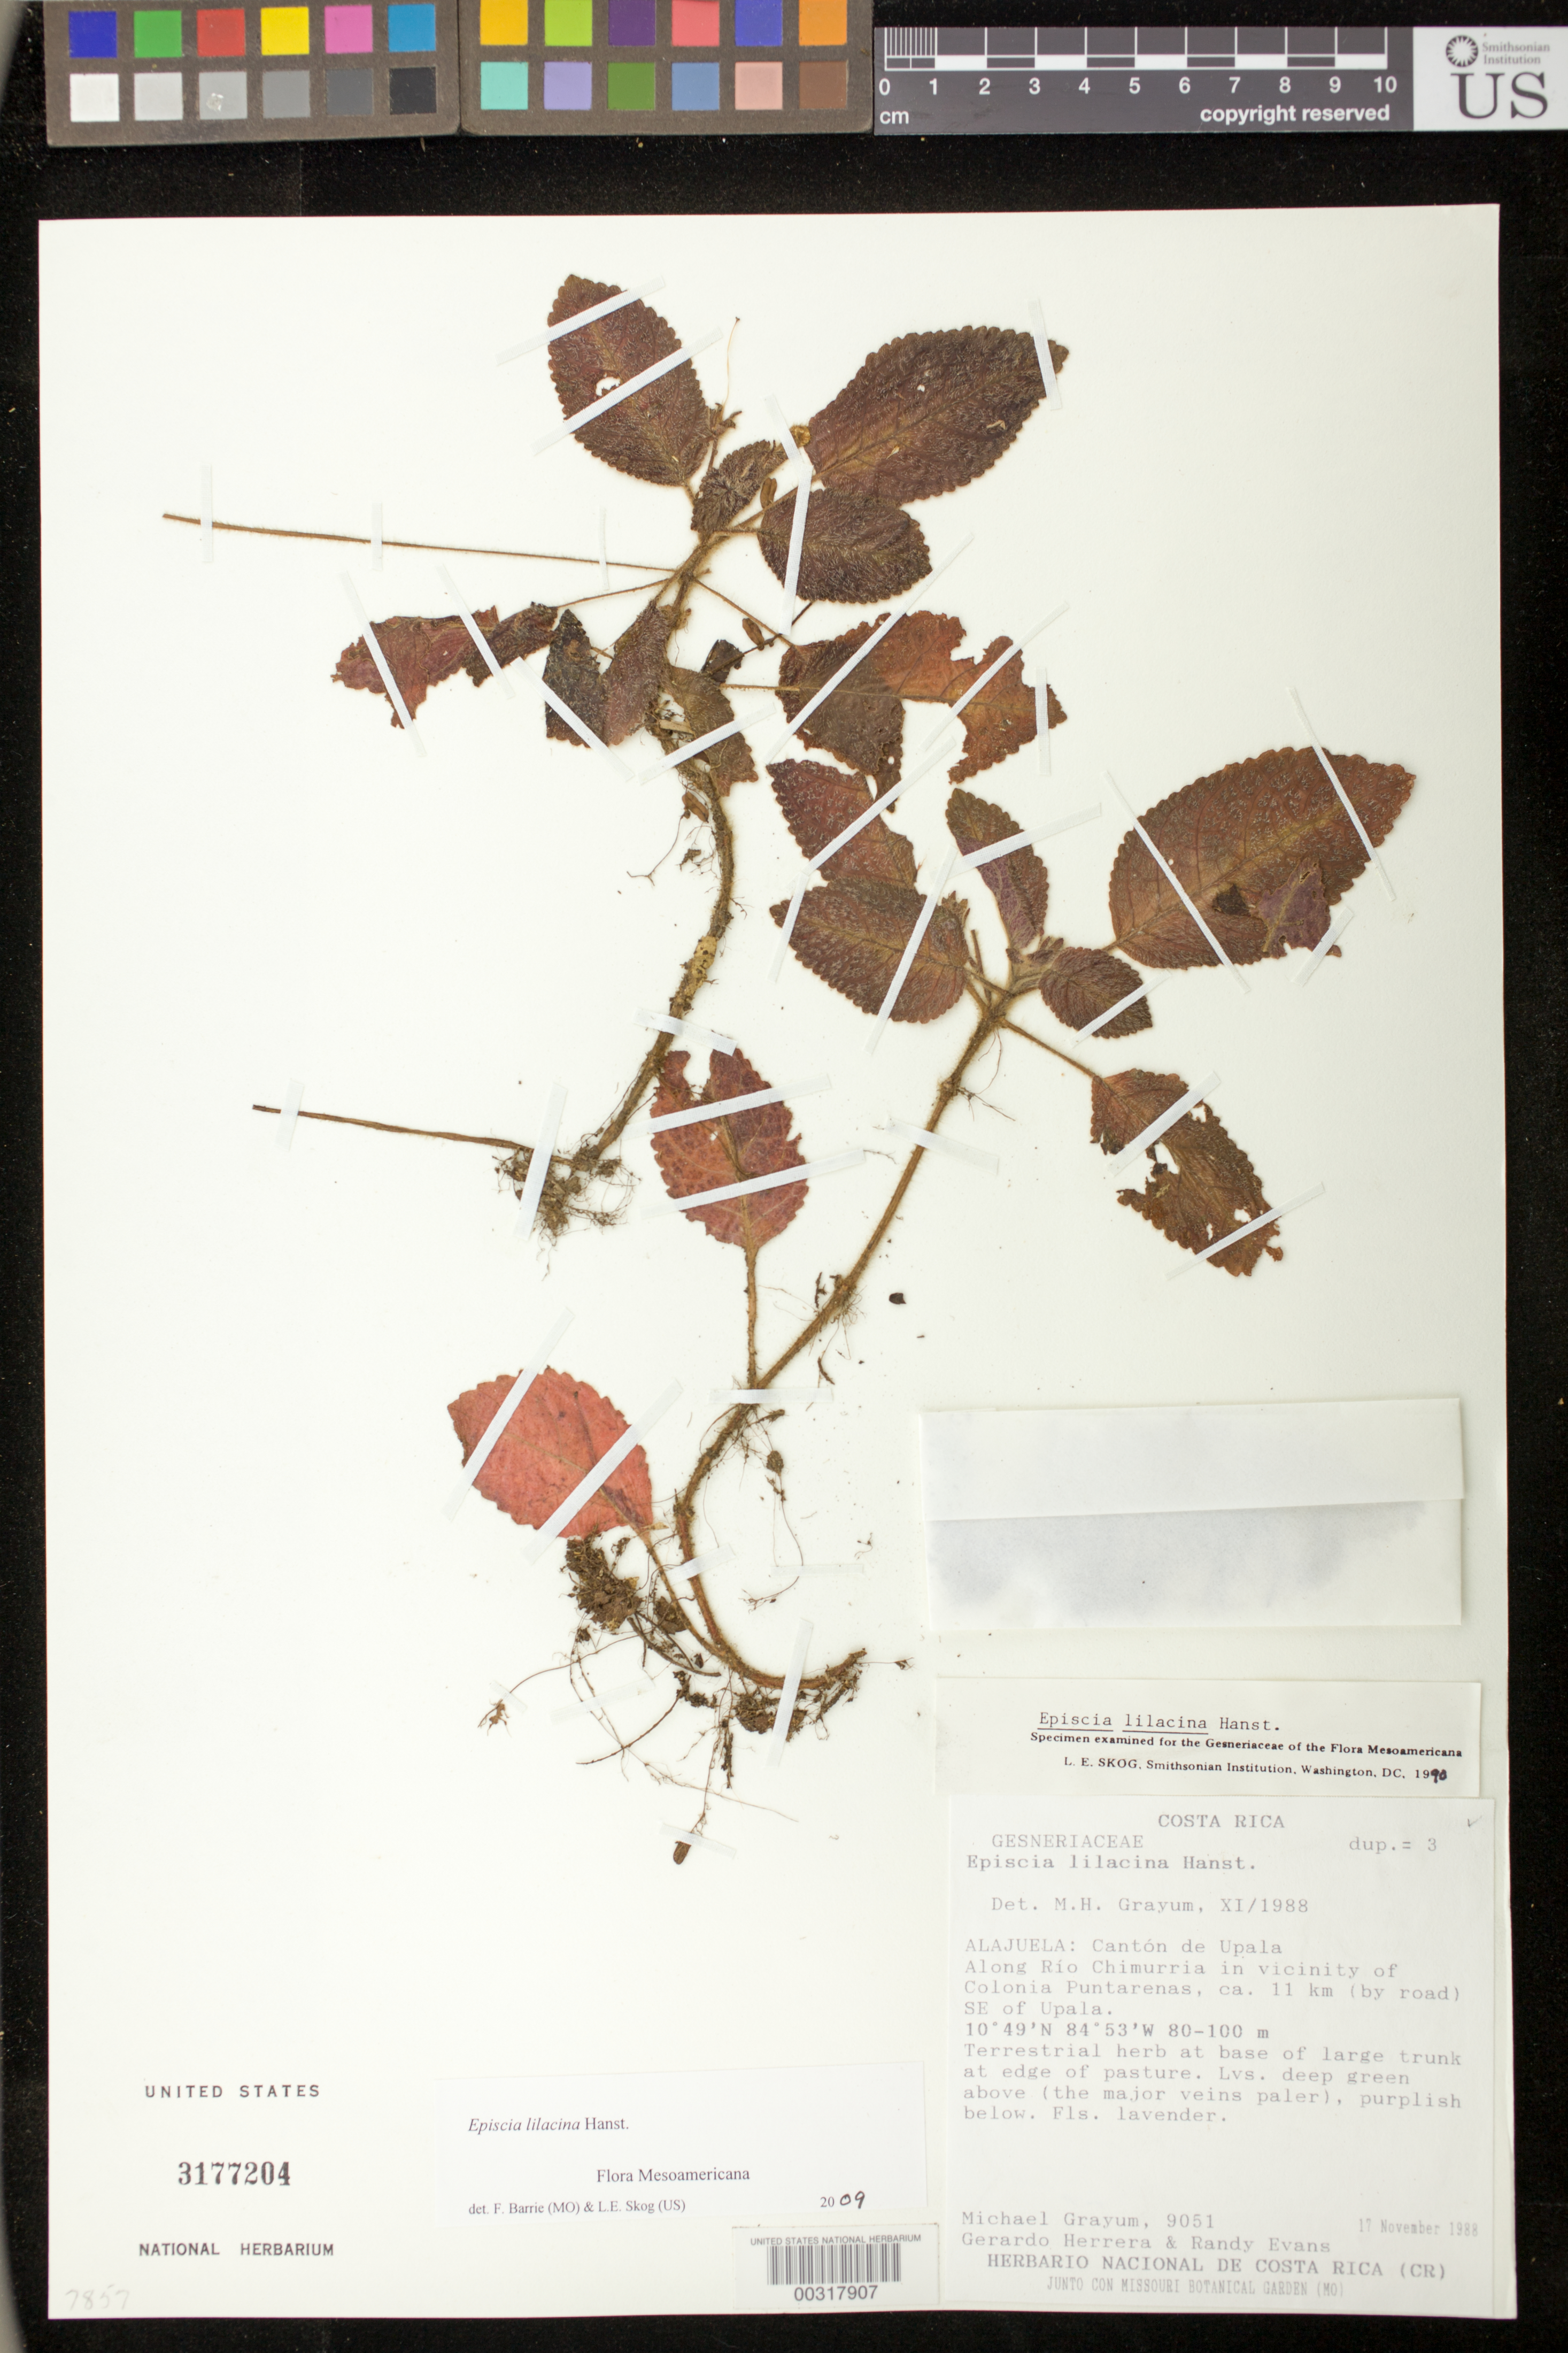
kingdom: Plantae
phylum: Tracheophyta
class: Magnoliopsida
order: Lamiales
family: Gesneriaceae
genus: Episcia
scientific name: Episcia lilacina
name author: Hanst.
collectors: M. H. Grayum, G. Herrera & R. Evans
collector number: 9051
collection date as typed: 17 Nov 1988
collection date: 1988-11-17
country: Costa Rica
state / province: Alajuela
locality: Canton de Upala, along Rio Chimurria in vicinity of Colonia Puntarenas, ca 11 km (by road) SE of Upala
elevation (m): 80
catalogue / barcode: US 3177204